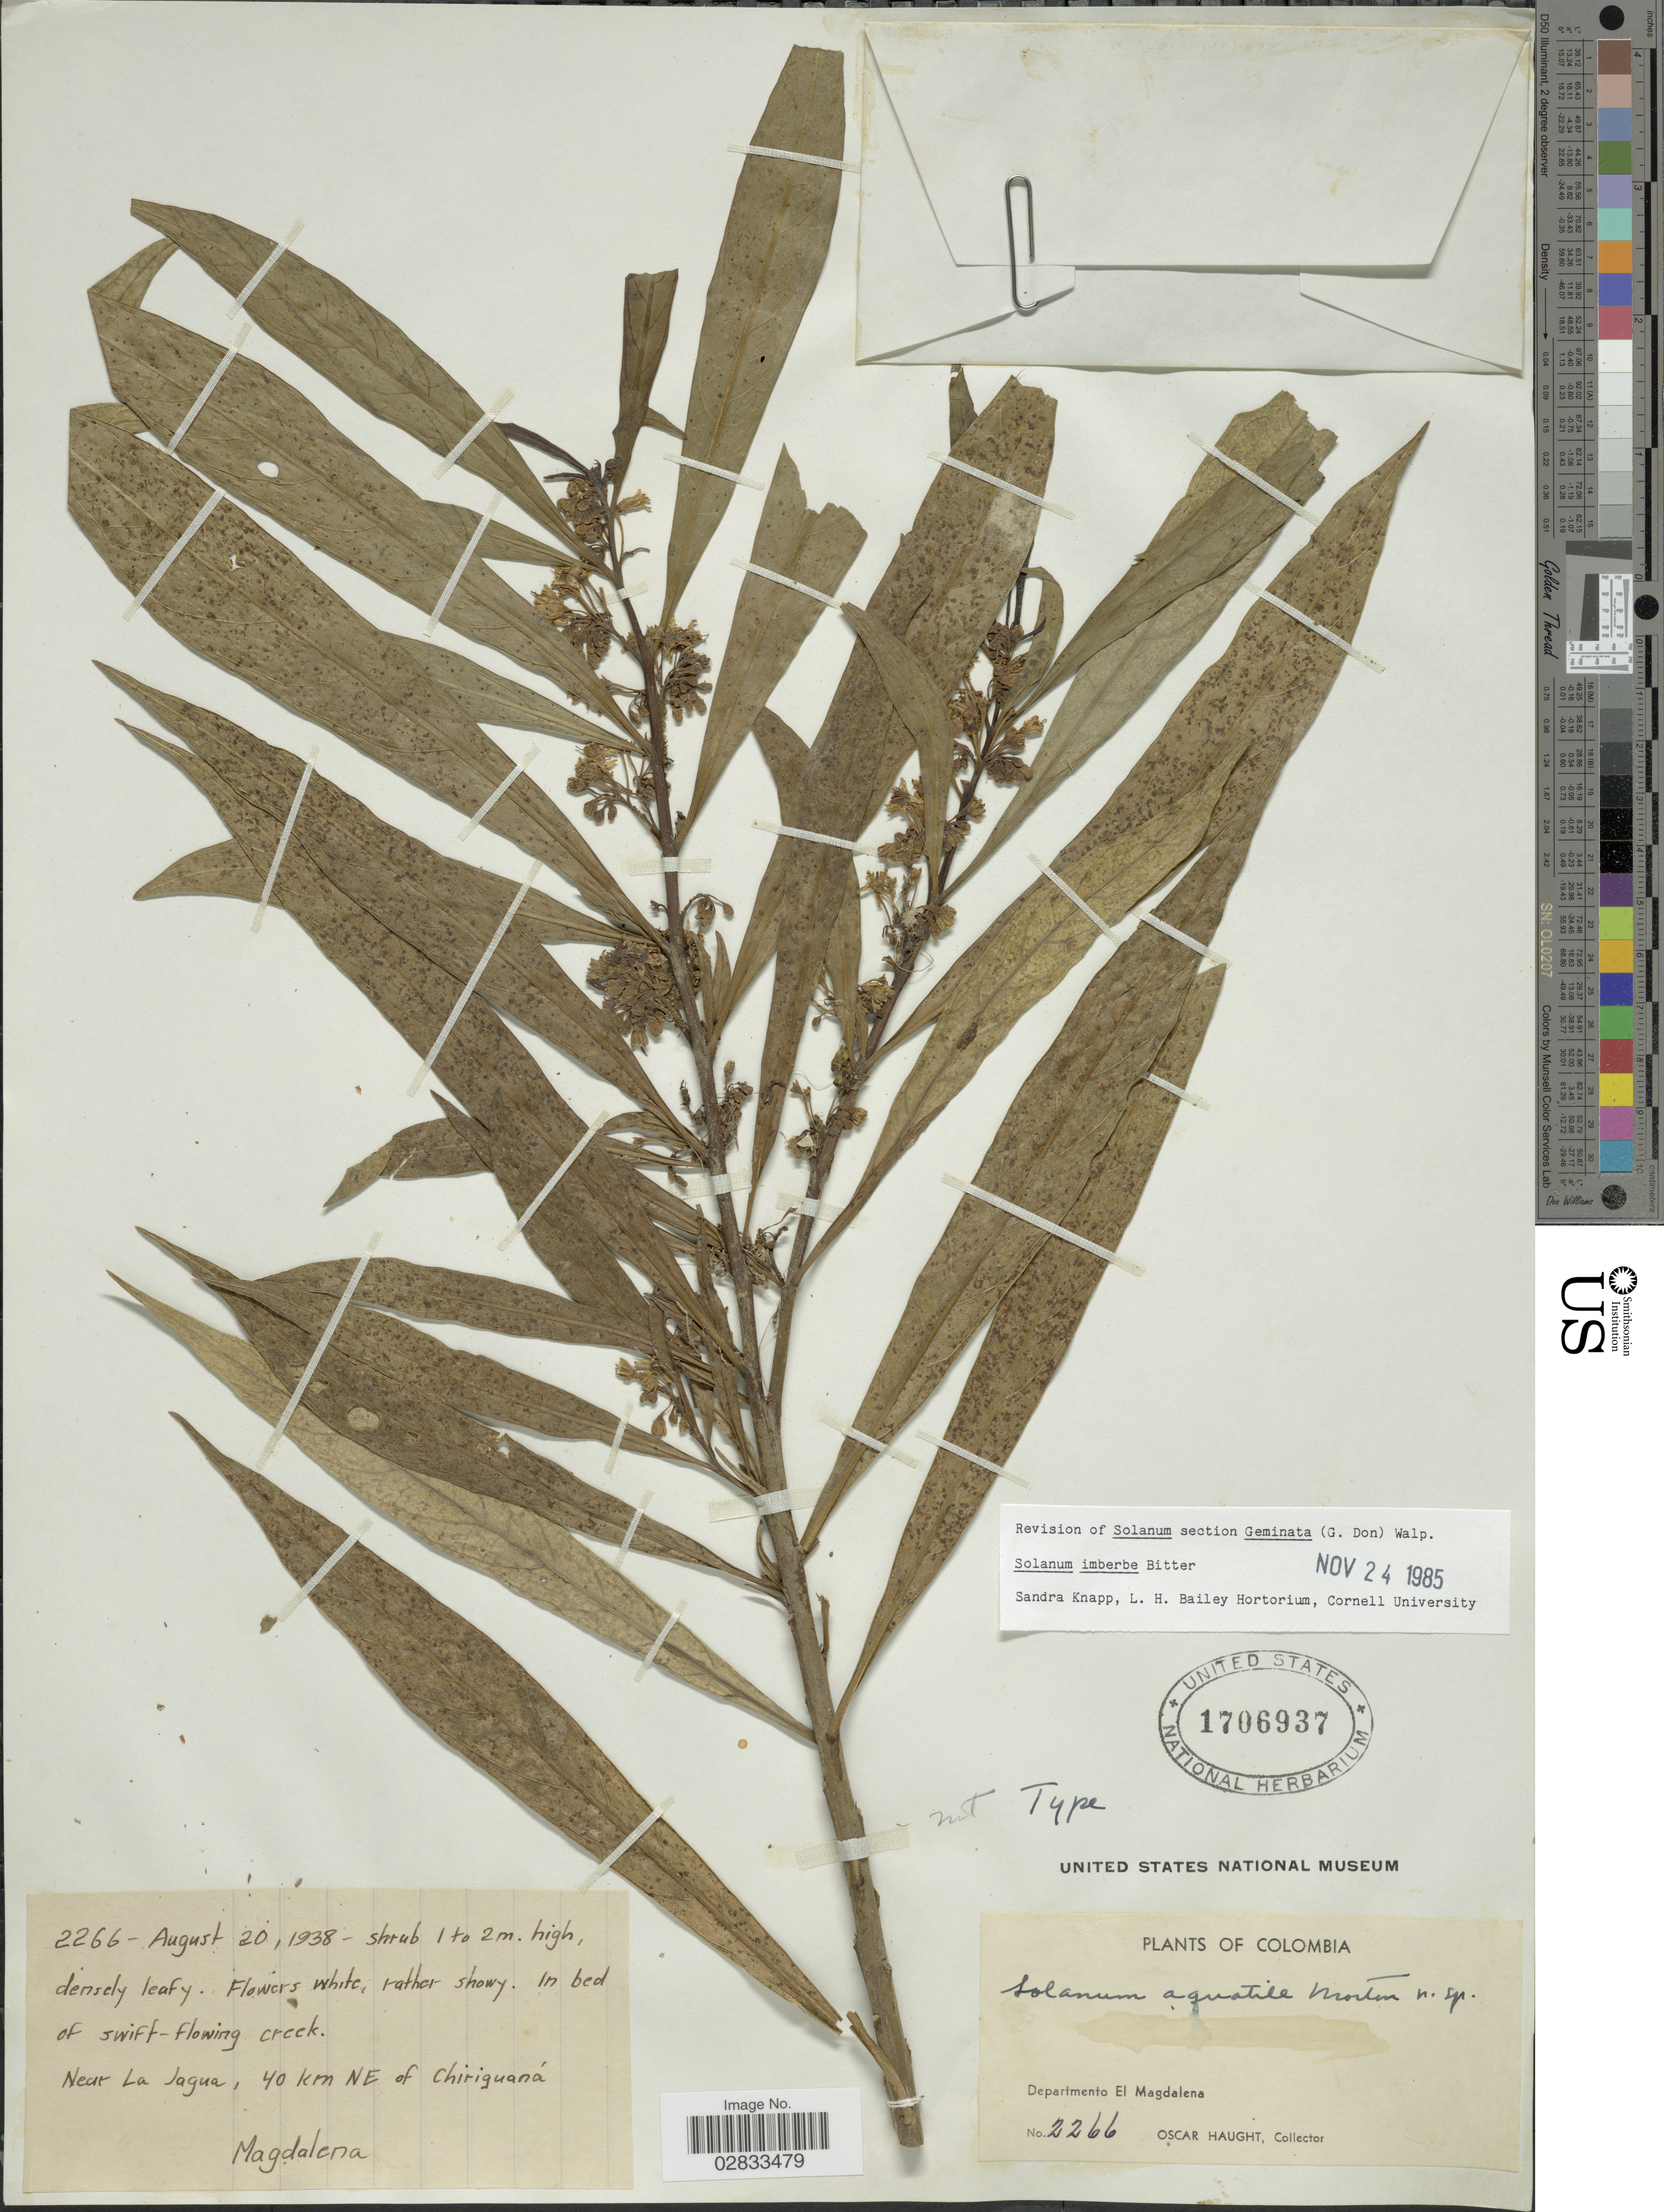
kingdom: Plantae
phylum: Tracheophyta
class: Magnoliopsida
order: Solanales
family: Solanaceae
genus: Solanum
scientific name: Solanum imberbe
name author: Bitter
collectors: O. Haught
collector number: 2266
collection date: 1938-08-20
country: Colombia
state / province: Magdalena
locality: Near La Jagua, 40 km NE of Chiriguaná. Departamento El Magdalena.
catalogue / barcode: US 1706937